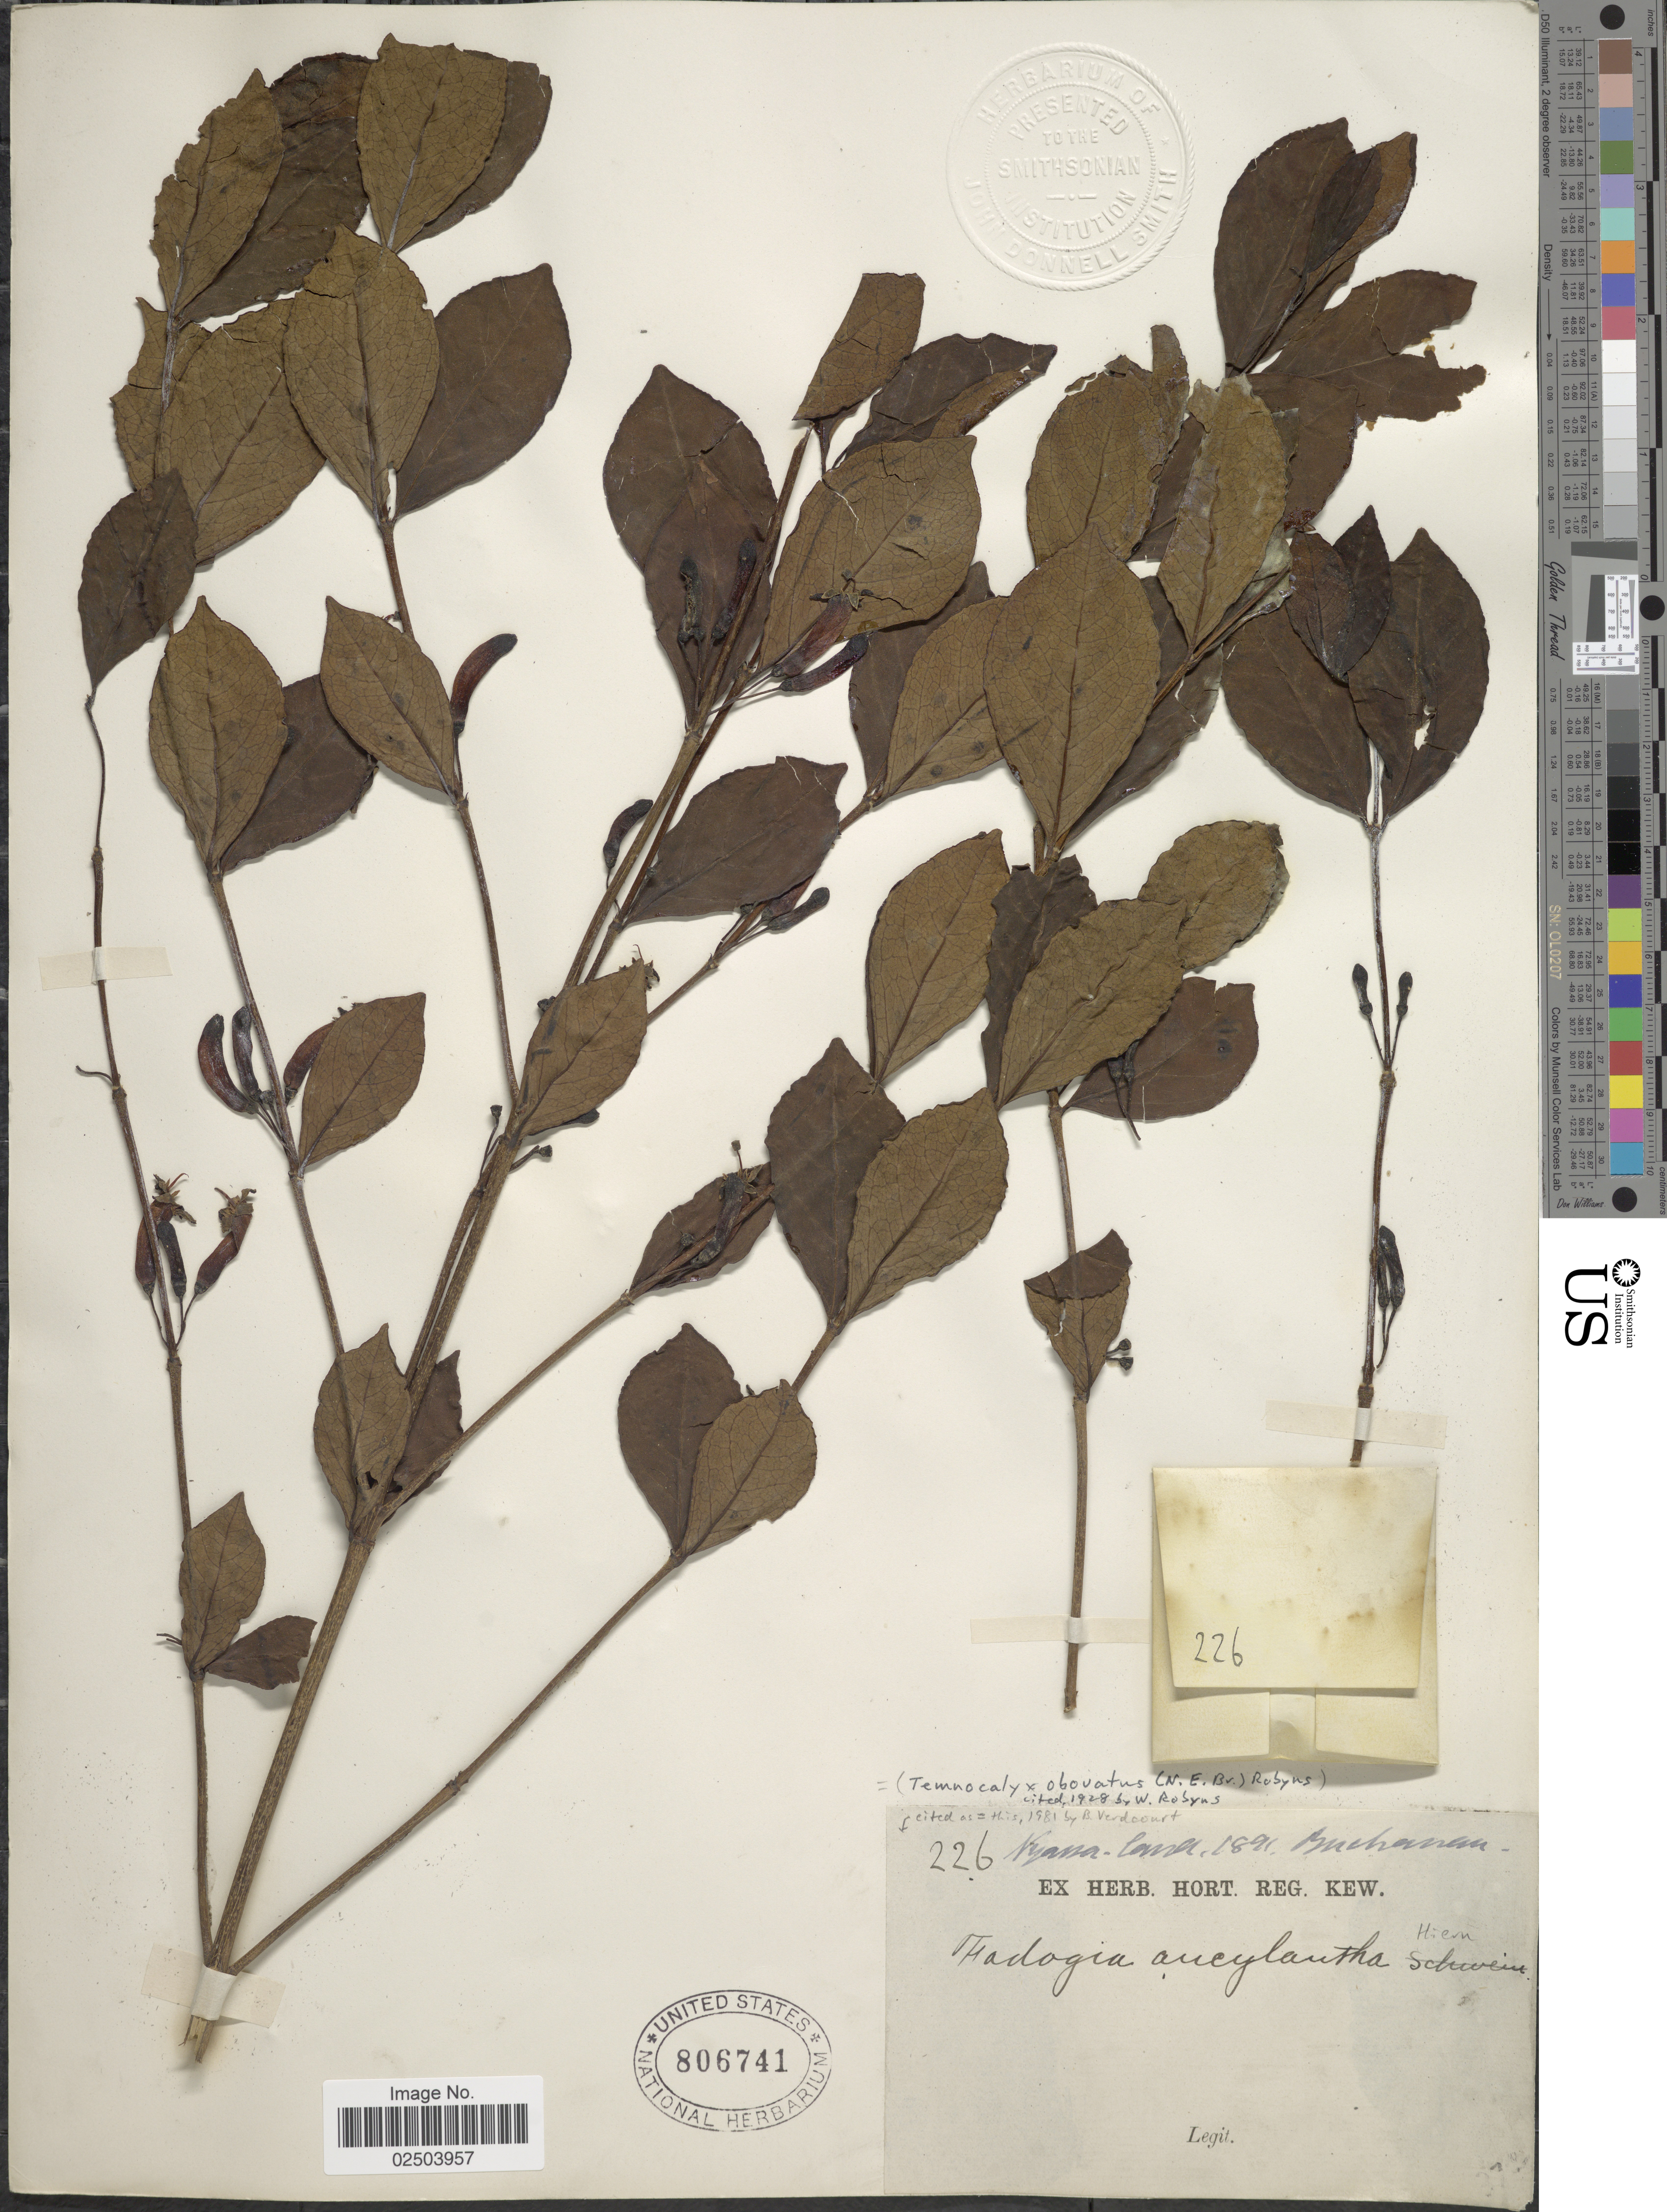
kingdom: Plantae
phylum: Tracheophyta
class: Magnoliopsida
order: Gentianales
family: Rubiaceae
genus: Fadogia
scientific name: Fadogia ancylantha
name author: Hiern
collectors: -. Buchanan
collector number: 226?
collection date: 1891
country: Malawi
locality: Nyassaland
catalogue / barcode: US 806741